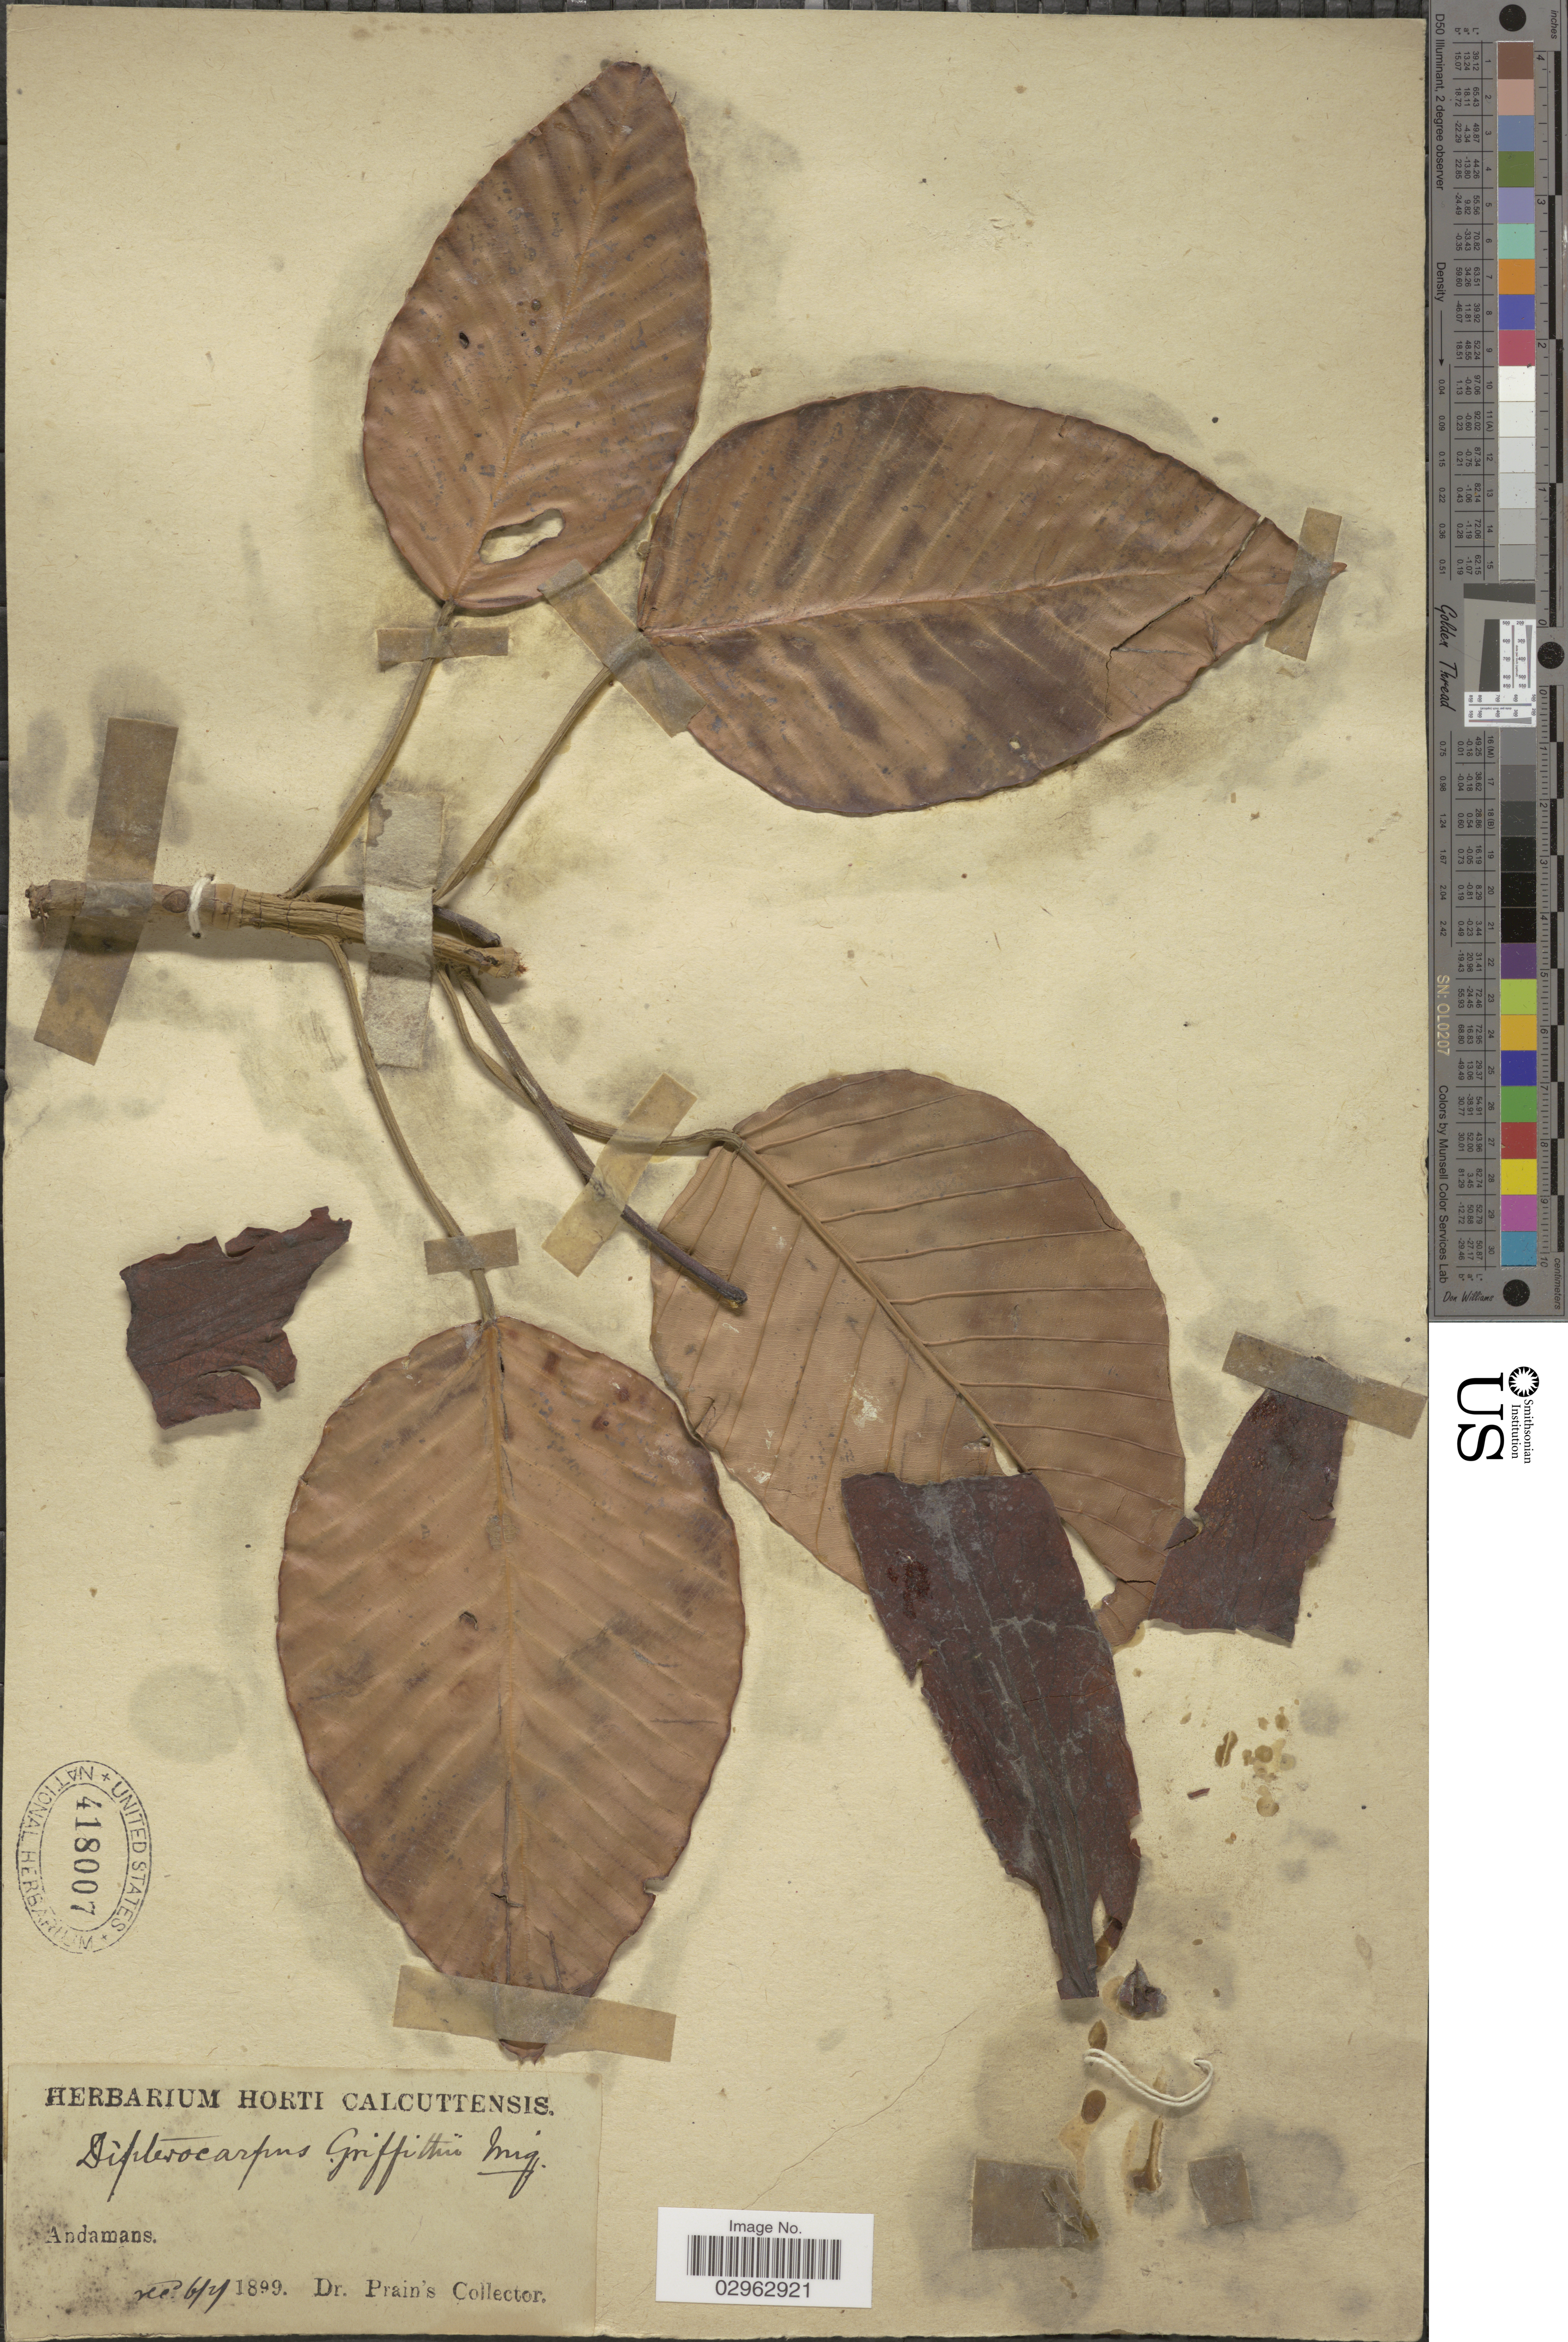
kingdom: Plantae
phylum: Tracheophyta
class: Magnoliopsida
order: Malvales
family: Dipterocarpaceae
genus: Dipterocarpus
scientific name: Dipterocarpus griffithii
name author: Miq.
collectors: Dr. Prain's collector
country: India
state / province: Andaman and Nicobar Islands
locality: Andamans.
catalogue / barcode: US 418007